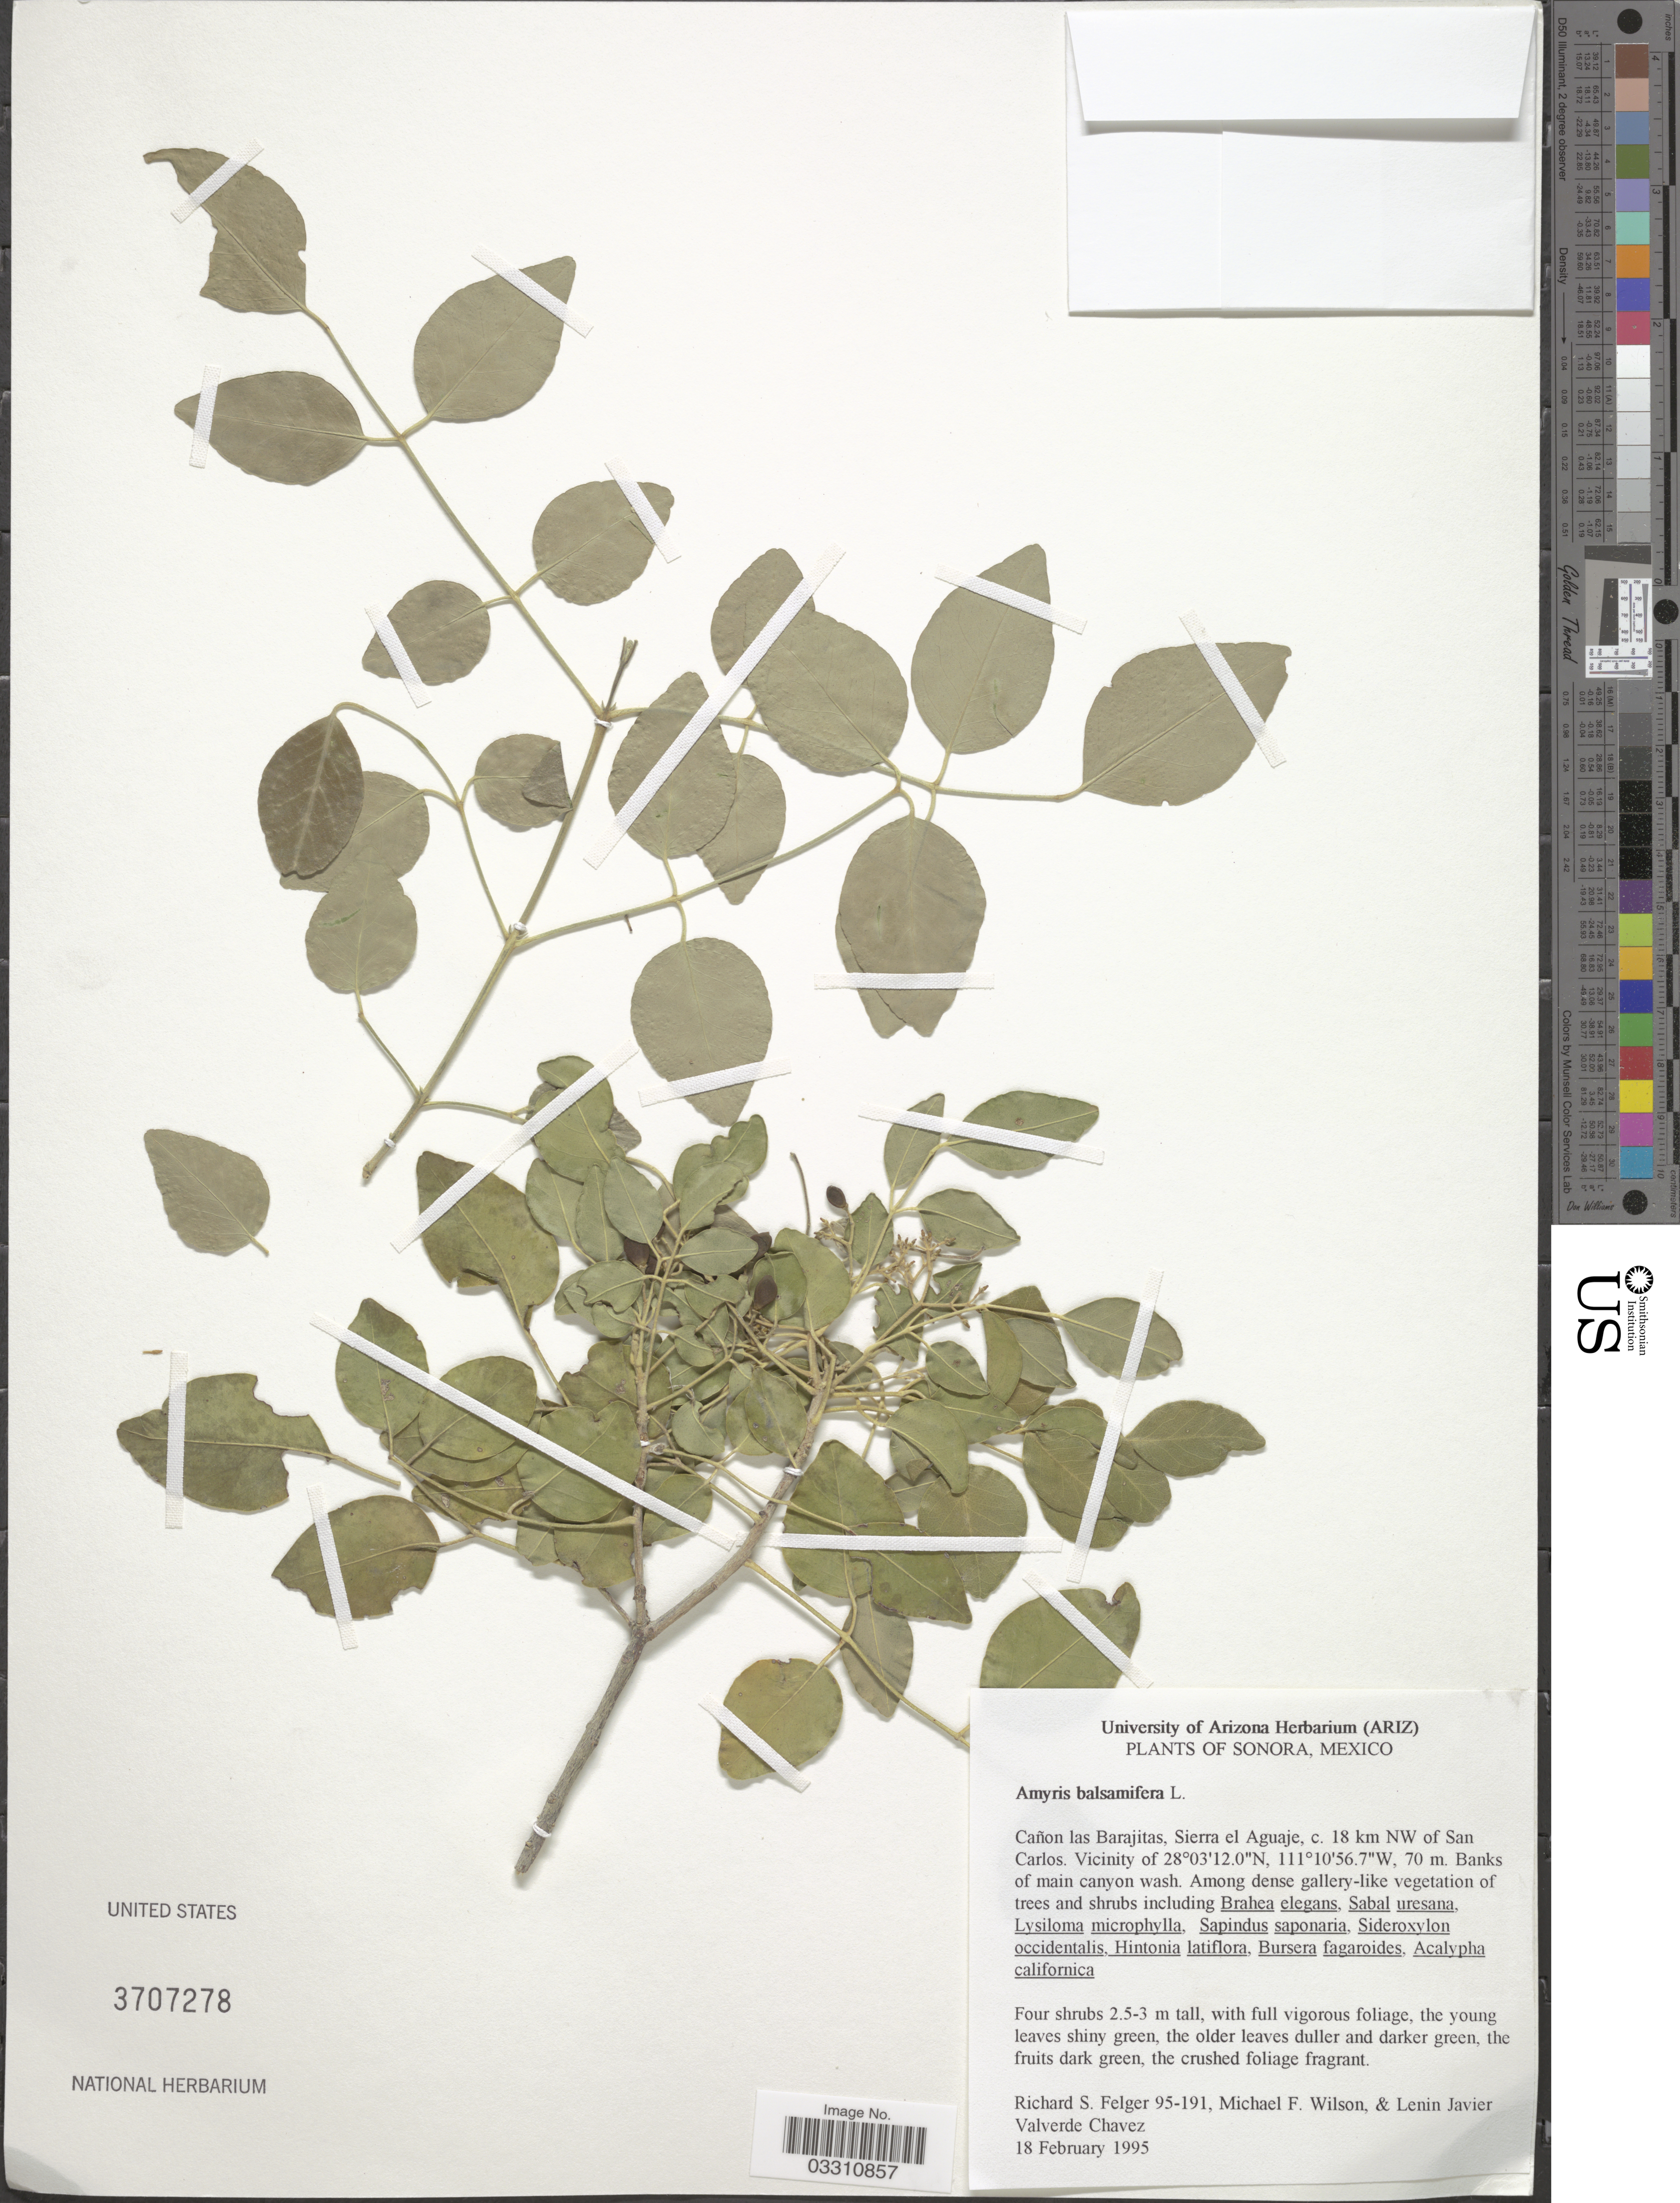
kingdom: Plantae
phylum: Tracheophyta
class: Magnoliopsida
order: Sapindales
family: Rutaceae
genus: Amyris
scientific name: Amyris balsamifera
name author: L.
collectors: R. S. Felger, M. Wilson & L. Valverde Chavez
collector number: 95-191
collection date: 1995-02-18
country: Mexico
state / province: Sonora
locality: Cañon las Barajitas, Sierra el Aguaje, c. 18 km NW of San Carlos.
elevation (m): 70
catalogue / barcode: US 3707278